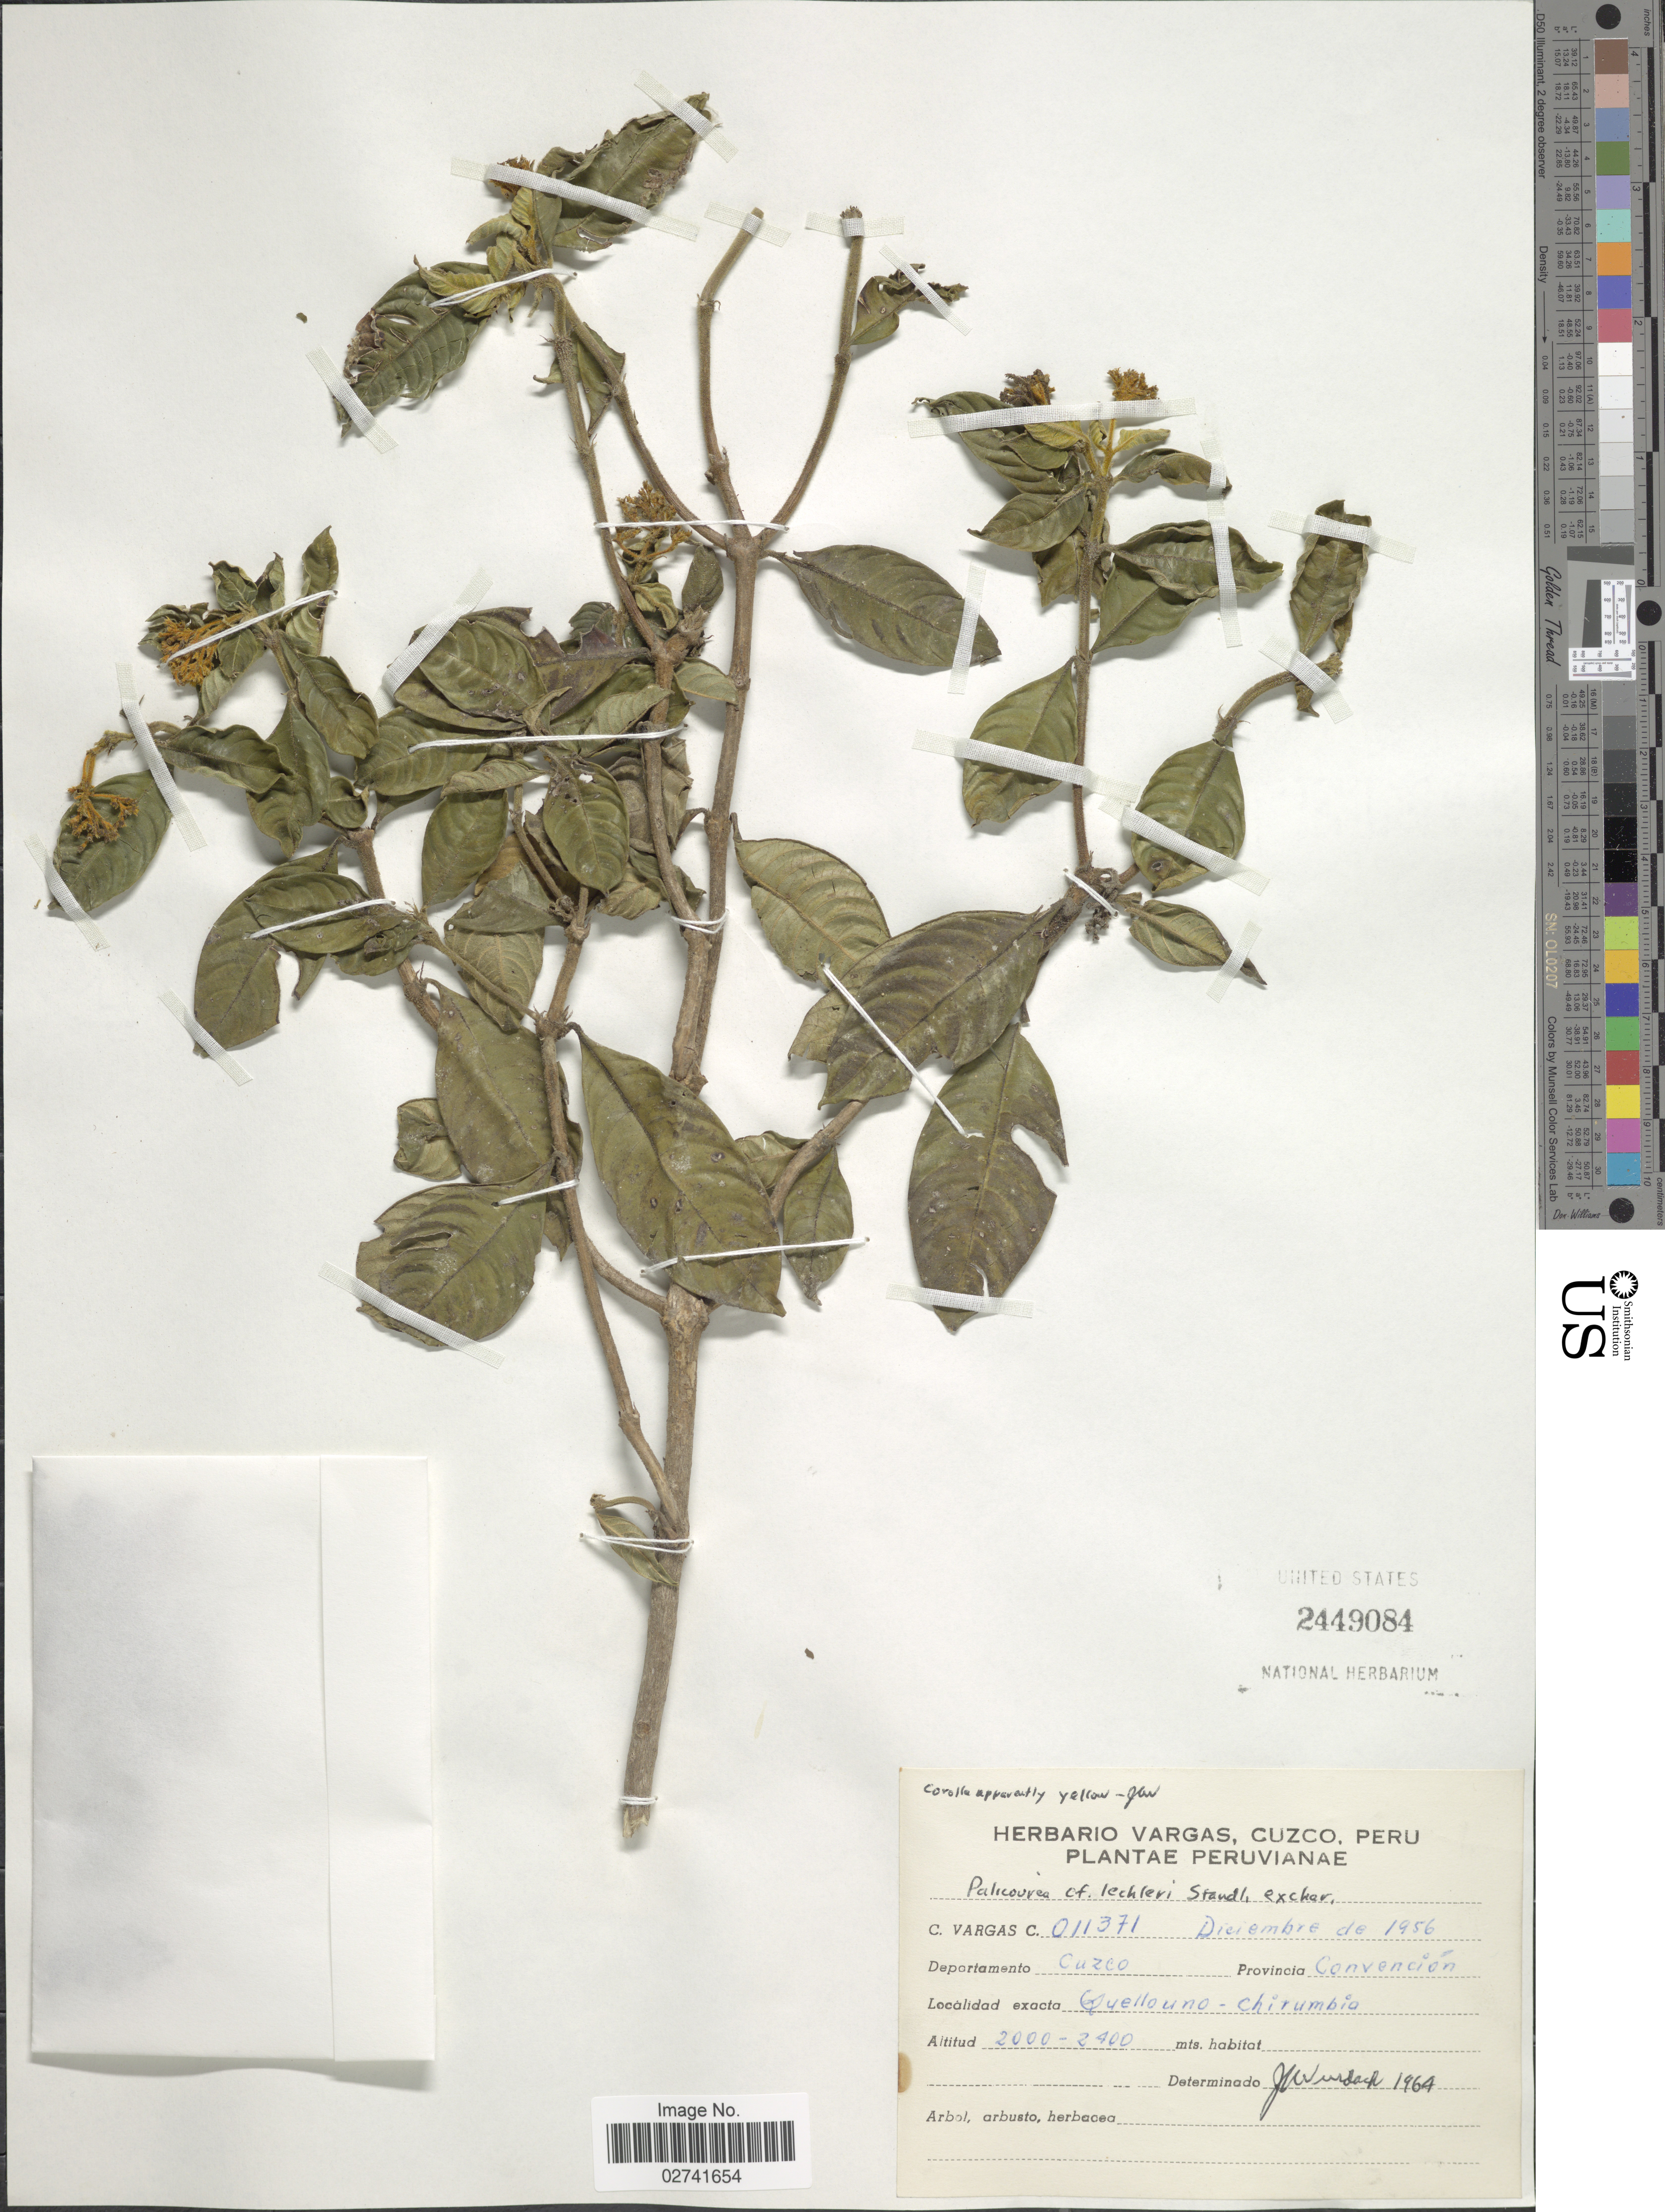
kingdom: Plantae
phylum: Tracheophyta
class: Magnoliopsida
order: Gentianales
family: Rubiaceae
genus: Palicourea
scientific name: Palicourea lechleri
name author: Standl.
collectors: C. Vargas Calderón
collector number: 011371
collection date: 1956-12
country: Peru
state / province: Cusco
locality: Departamento Cuzco, Provincia Convención, Quellouno - Chirumbia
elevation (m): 2000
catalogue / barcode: US 2449084